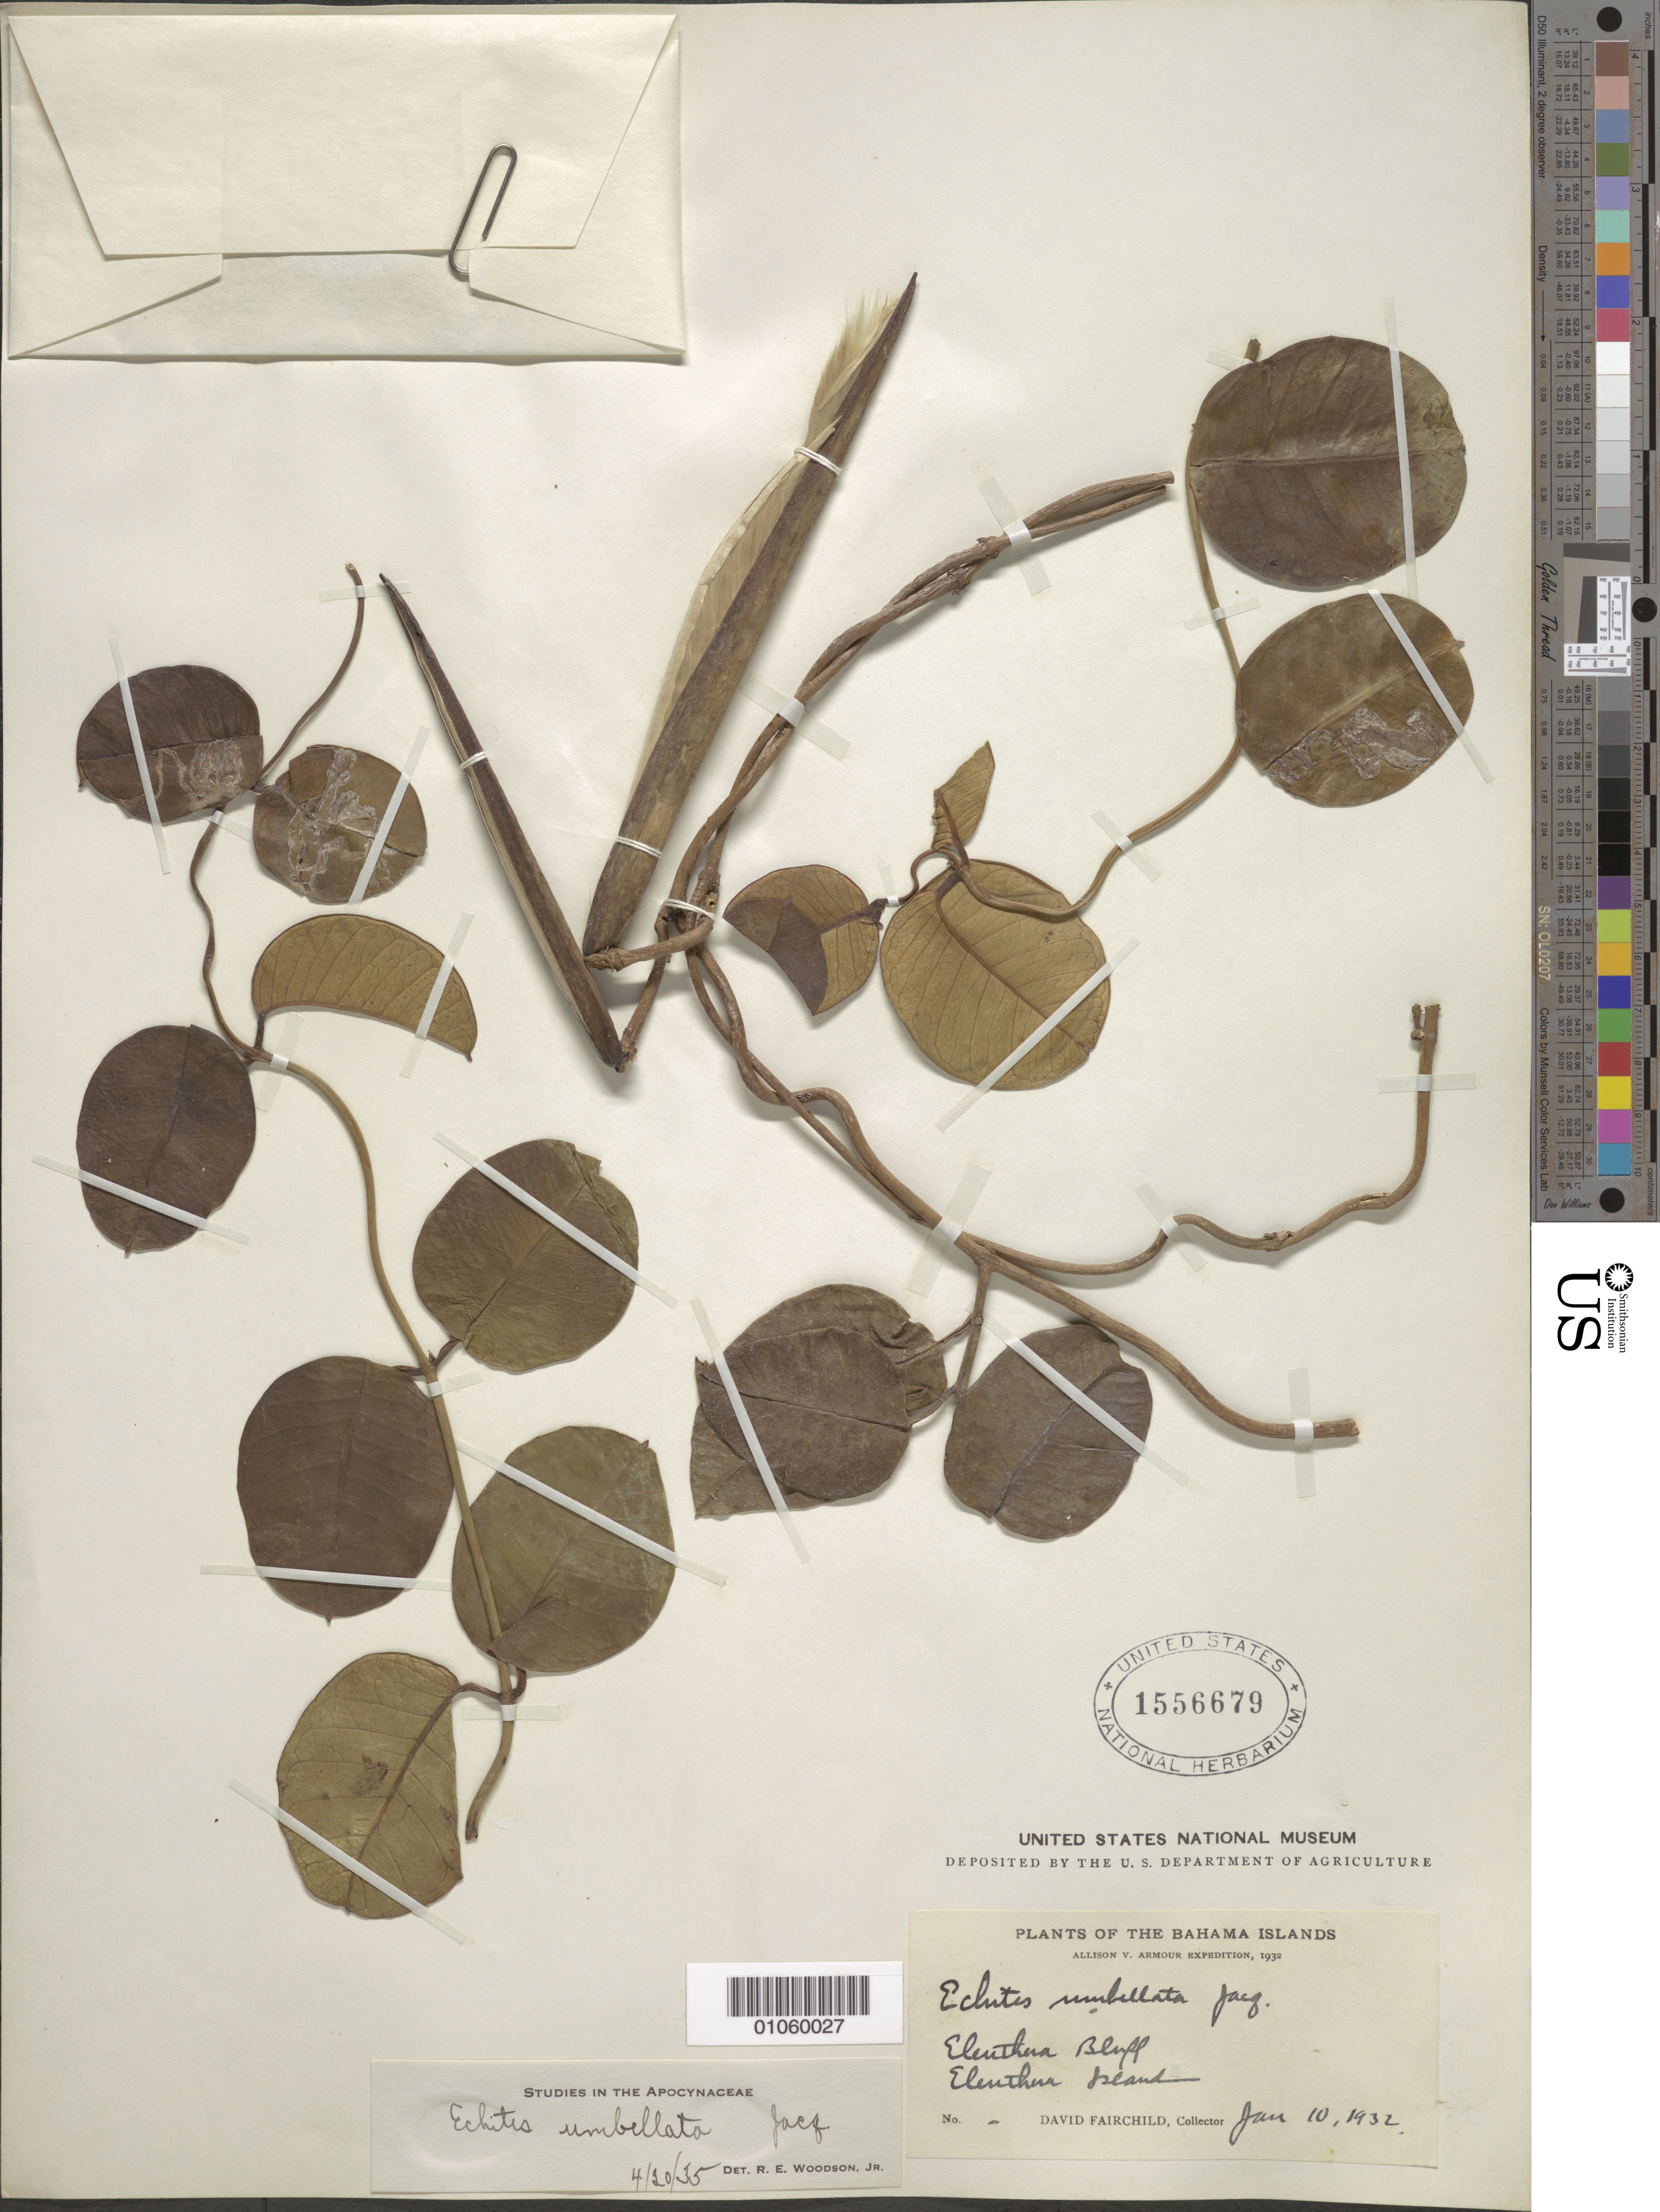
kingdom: Plantae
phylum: Tracheophyta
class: Magnoliopsida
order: Gentianales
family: Apocynaceae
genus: Echites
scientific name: Echites umbellatus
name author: Jacq.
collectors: D. Fairchild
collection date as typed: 10 Jan 1932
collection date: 1932-01-10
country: Bahamas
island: Eleuthera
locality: Eleuthera Bluff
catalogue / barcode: US 1556679